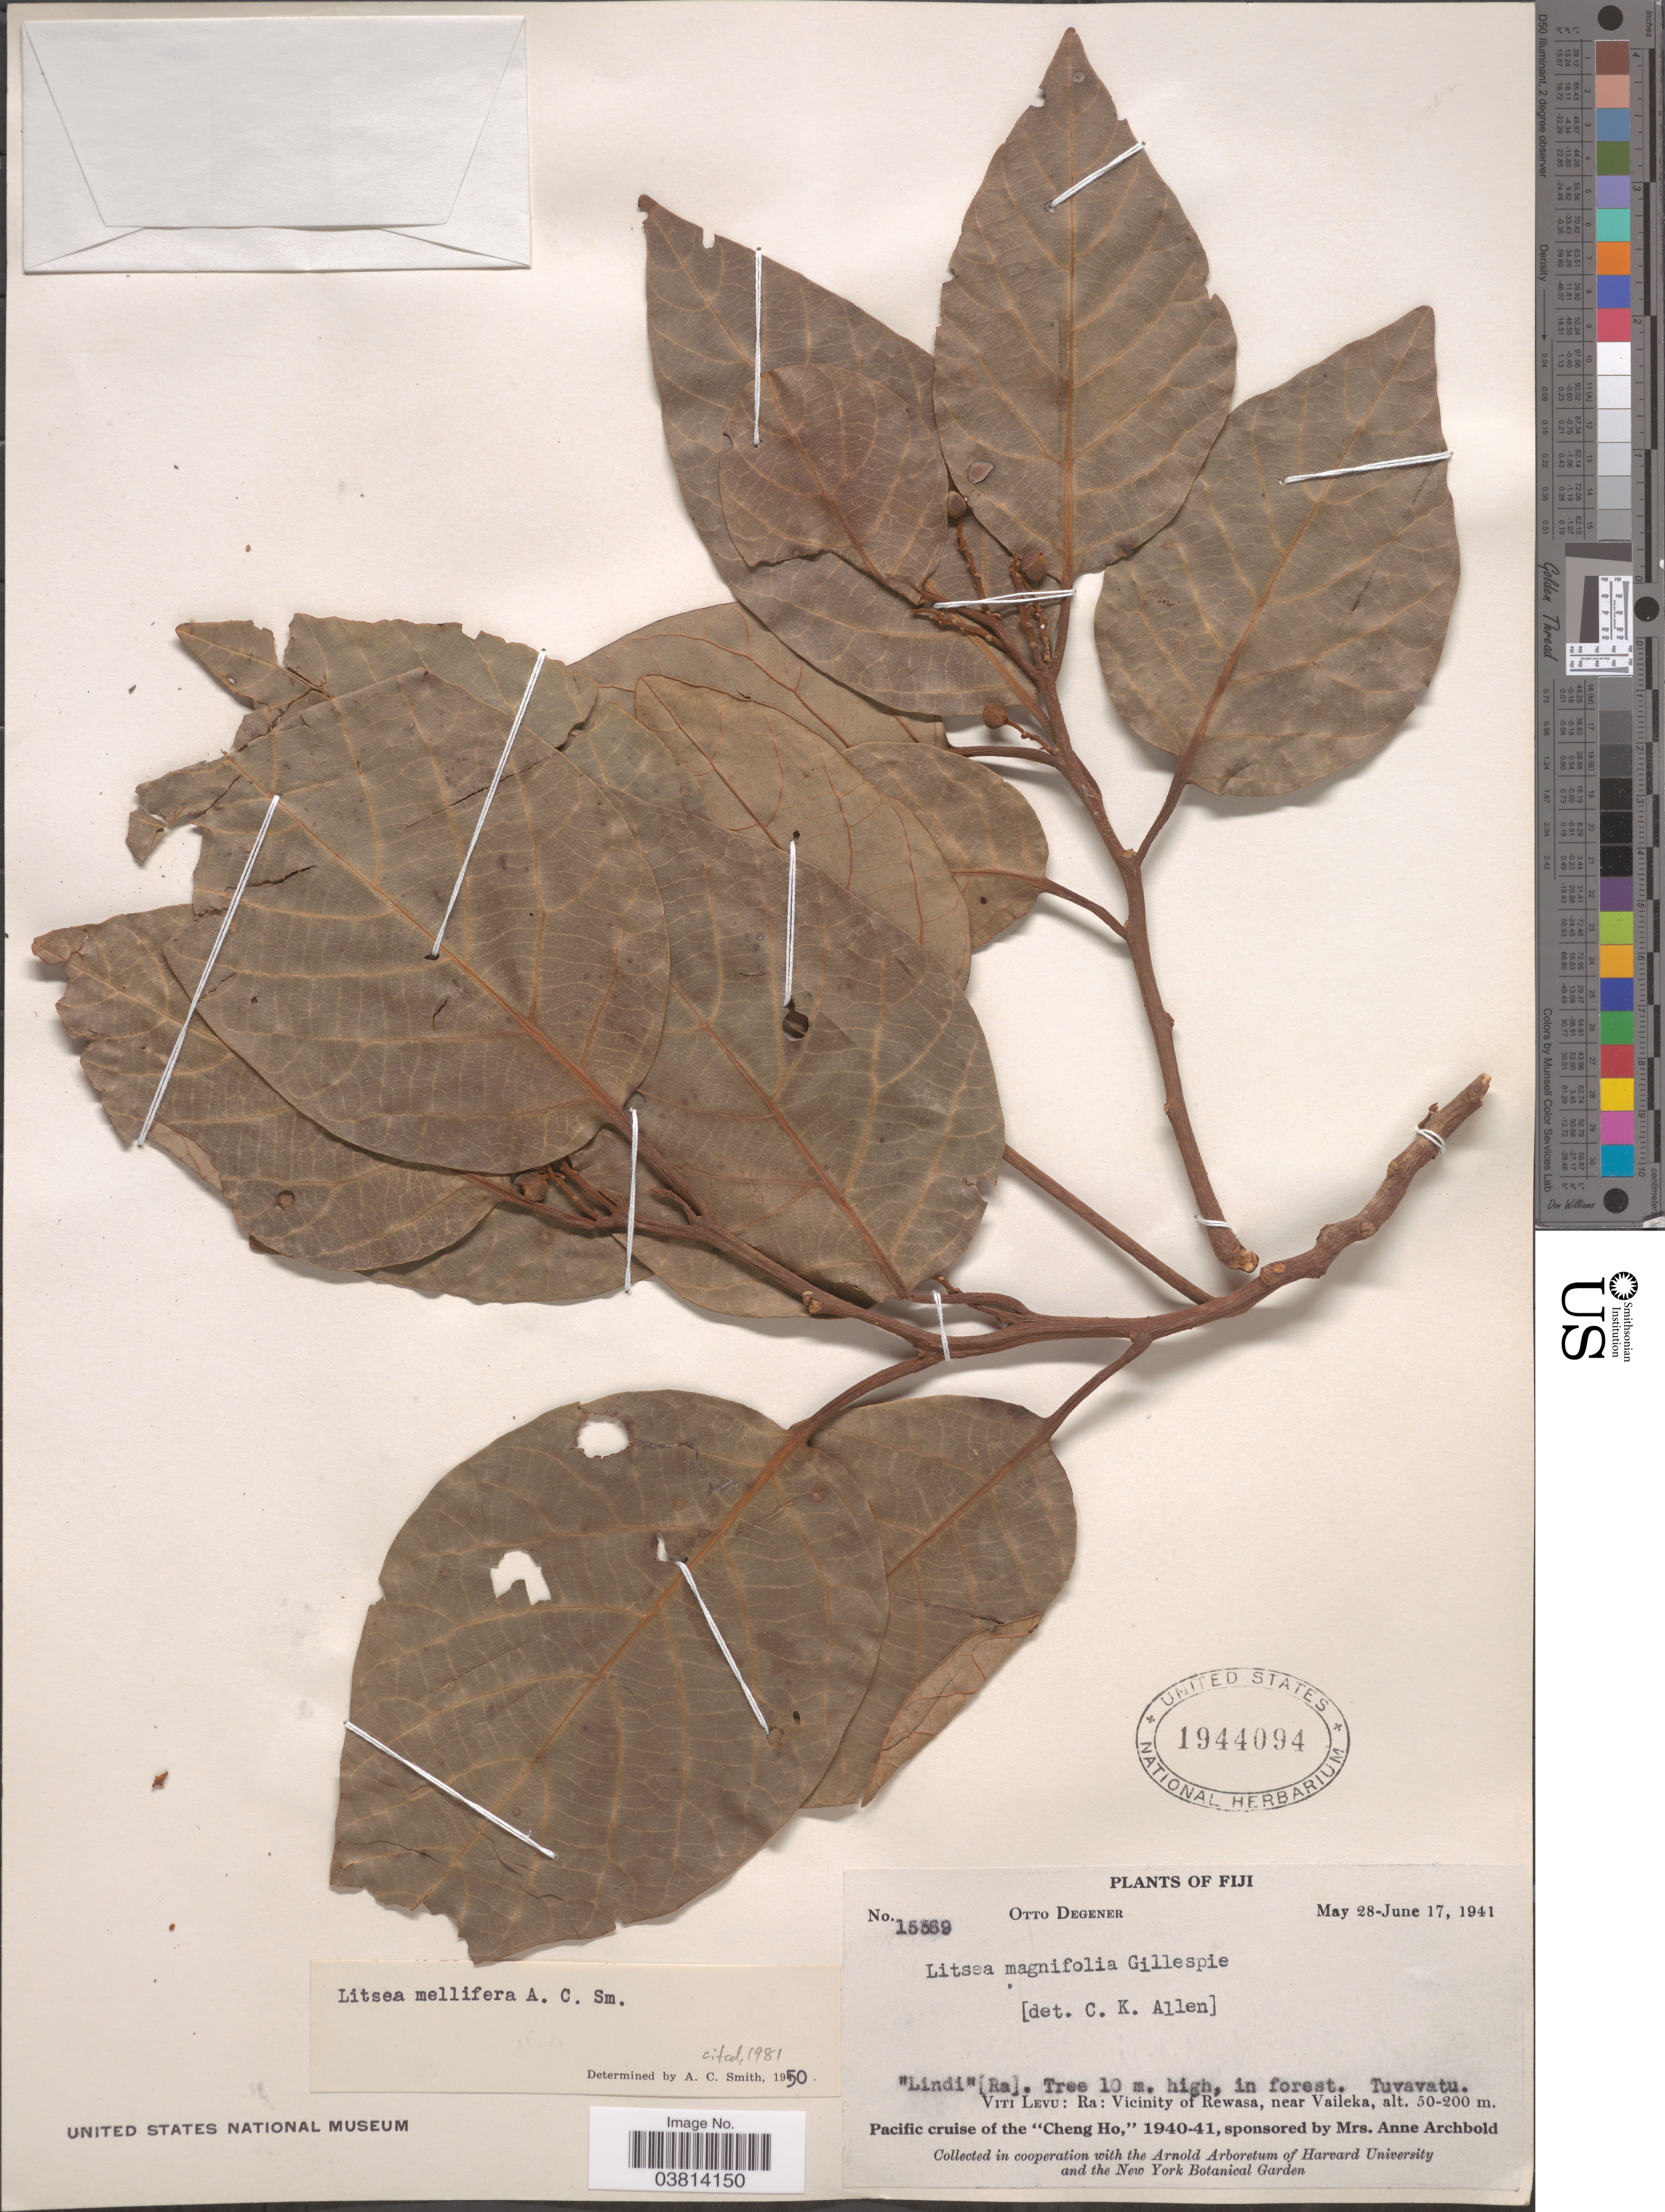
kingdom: Plantae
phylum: Tracheophyta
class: Magnoliopsida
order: Laurales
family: Lauraceae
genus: Litsea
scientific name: Litsea mellifera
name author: A.C. Sm.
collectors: O. Degener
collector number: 15569*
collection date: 1941-05-28/1941-06-17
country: Fiji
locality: Tuvavatu. Viti Levu: Ra: Vicinity of Rewasa, near Vaileka.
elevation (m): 50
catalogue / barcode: US 1944094